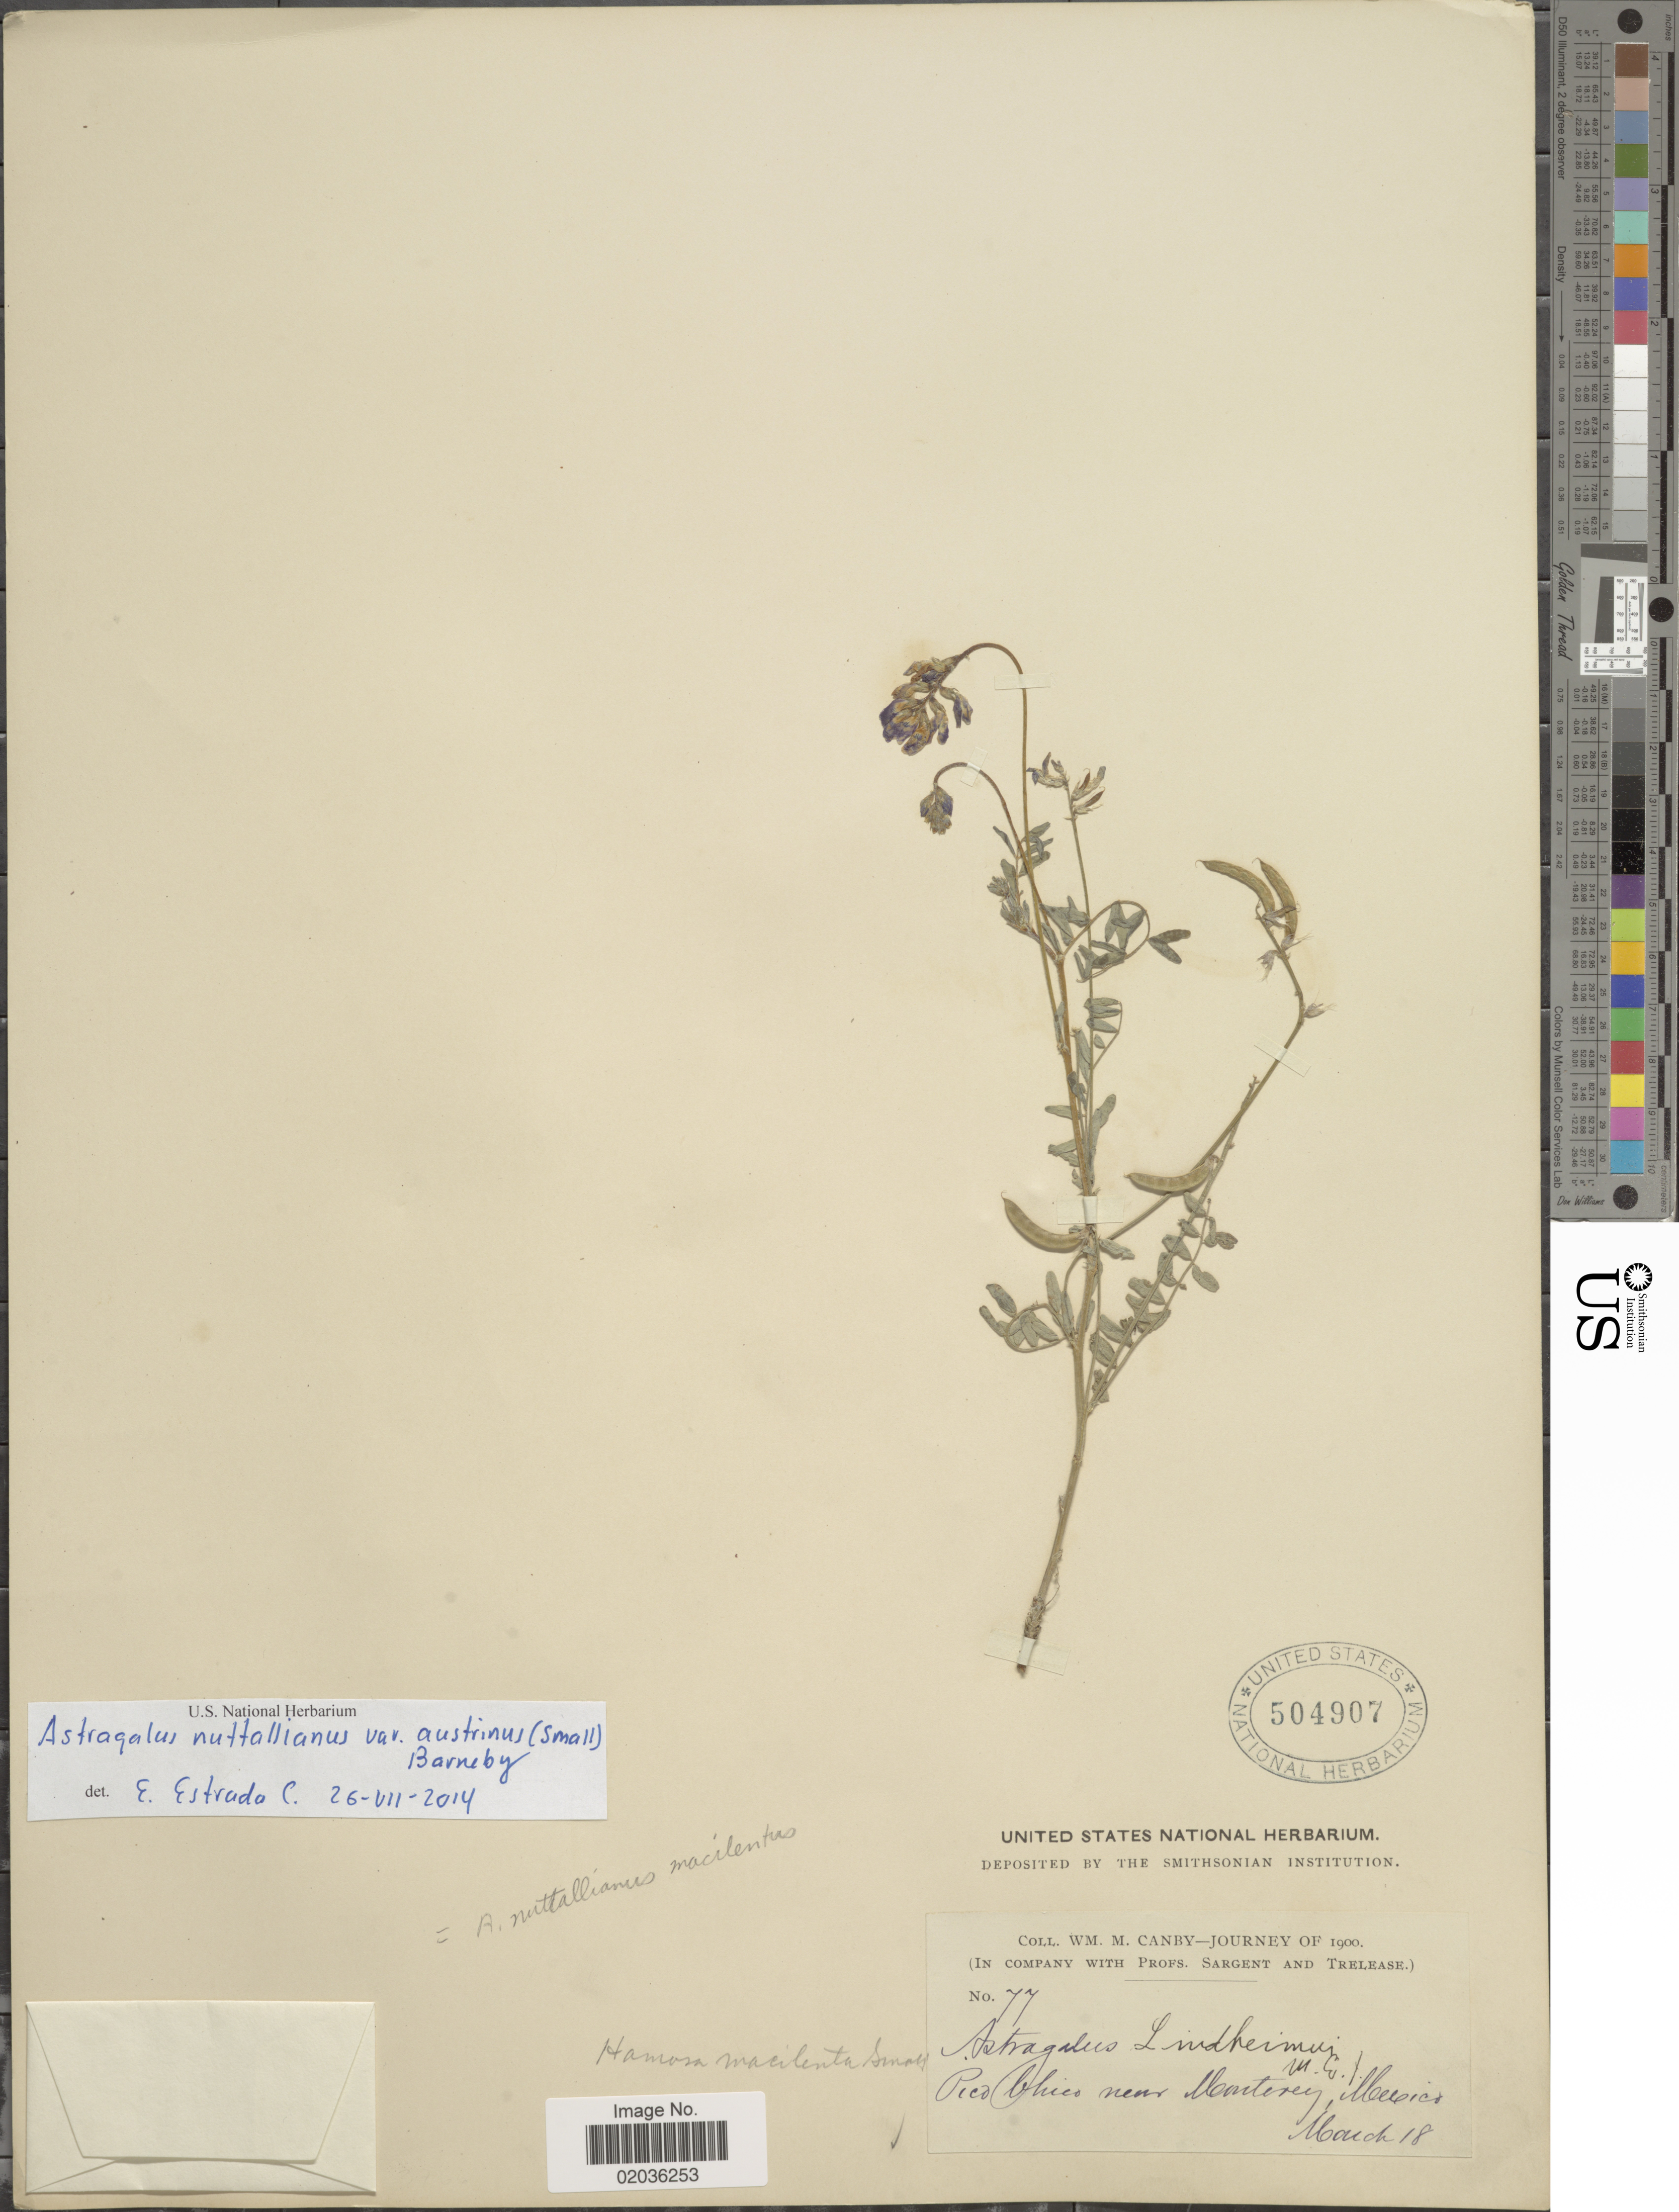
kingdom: Plantae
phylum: Tracheophyta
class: Magnoliopsida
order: Fabales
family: Fabaceae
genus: Astragalus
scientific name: Astragalus nuttallianus var. austrinus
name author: DC.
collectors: W. M. Canby, -- Sargent & -- Trelease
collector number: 77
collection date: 1900-03-18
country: Mexico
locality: Pico Chico near Monterey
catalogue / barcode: US 504907